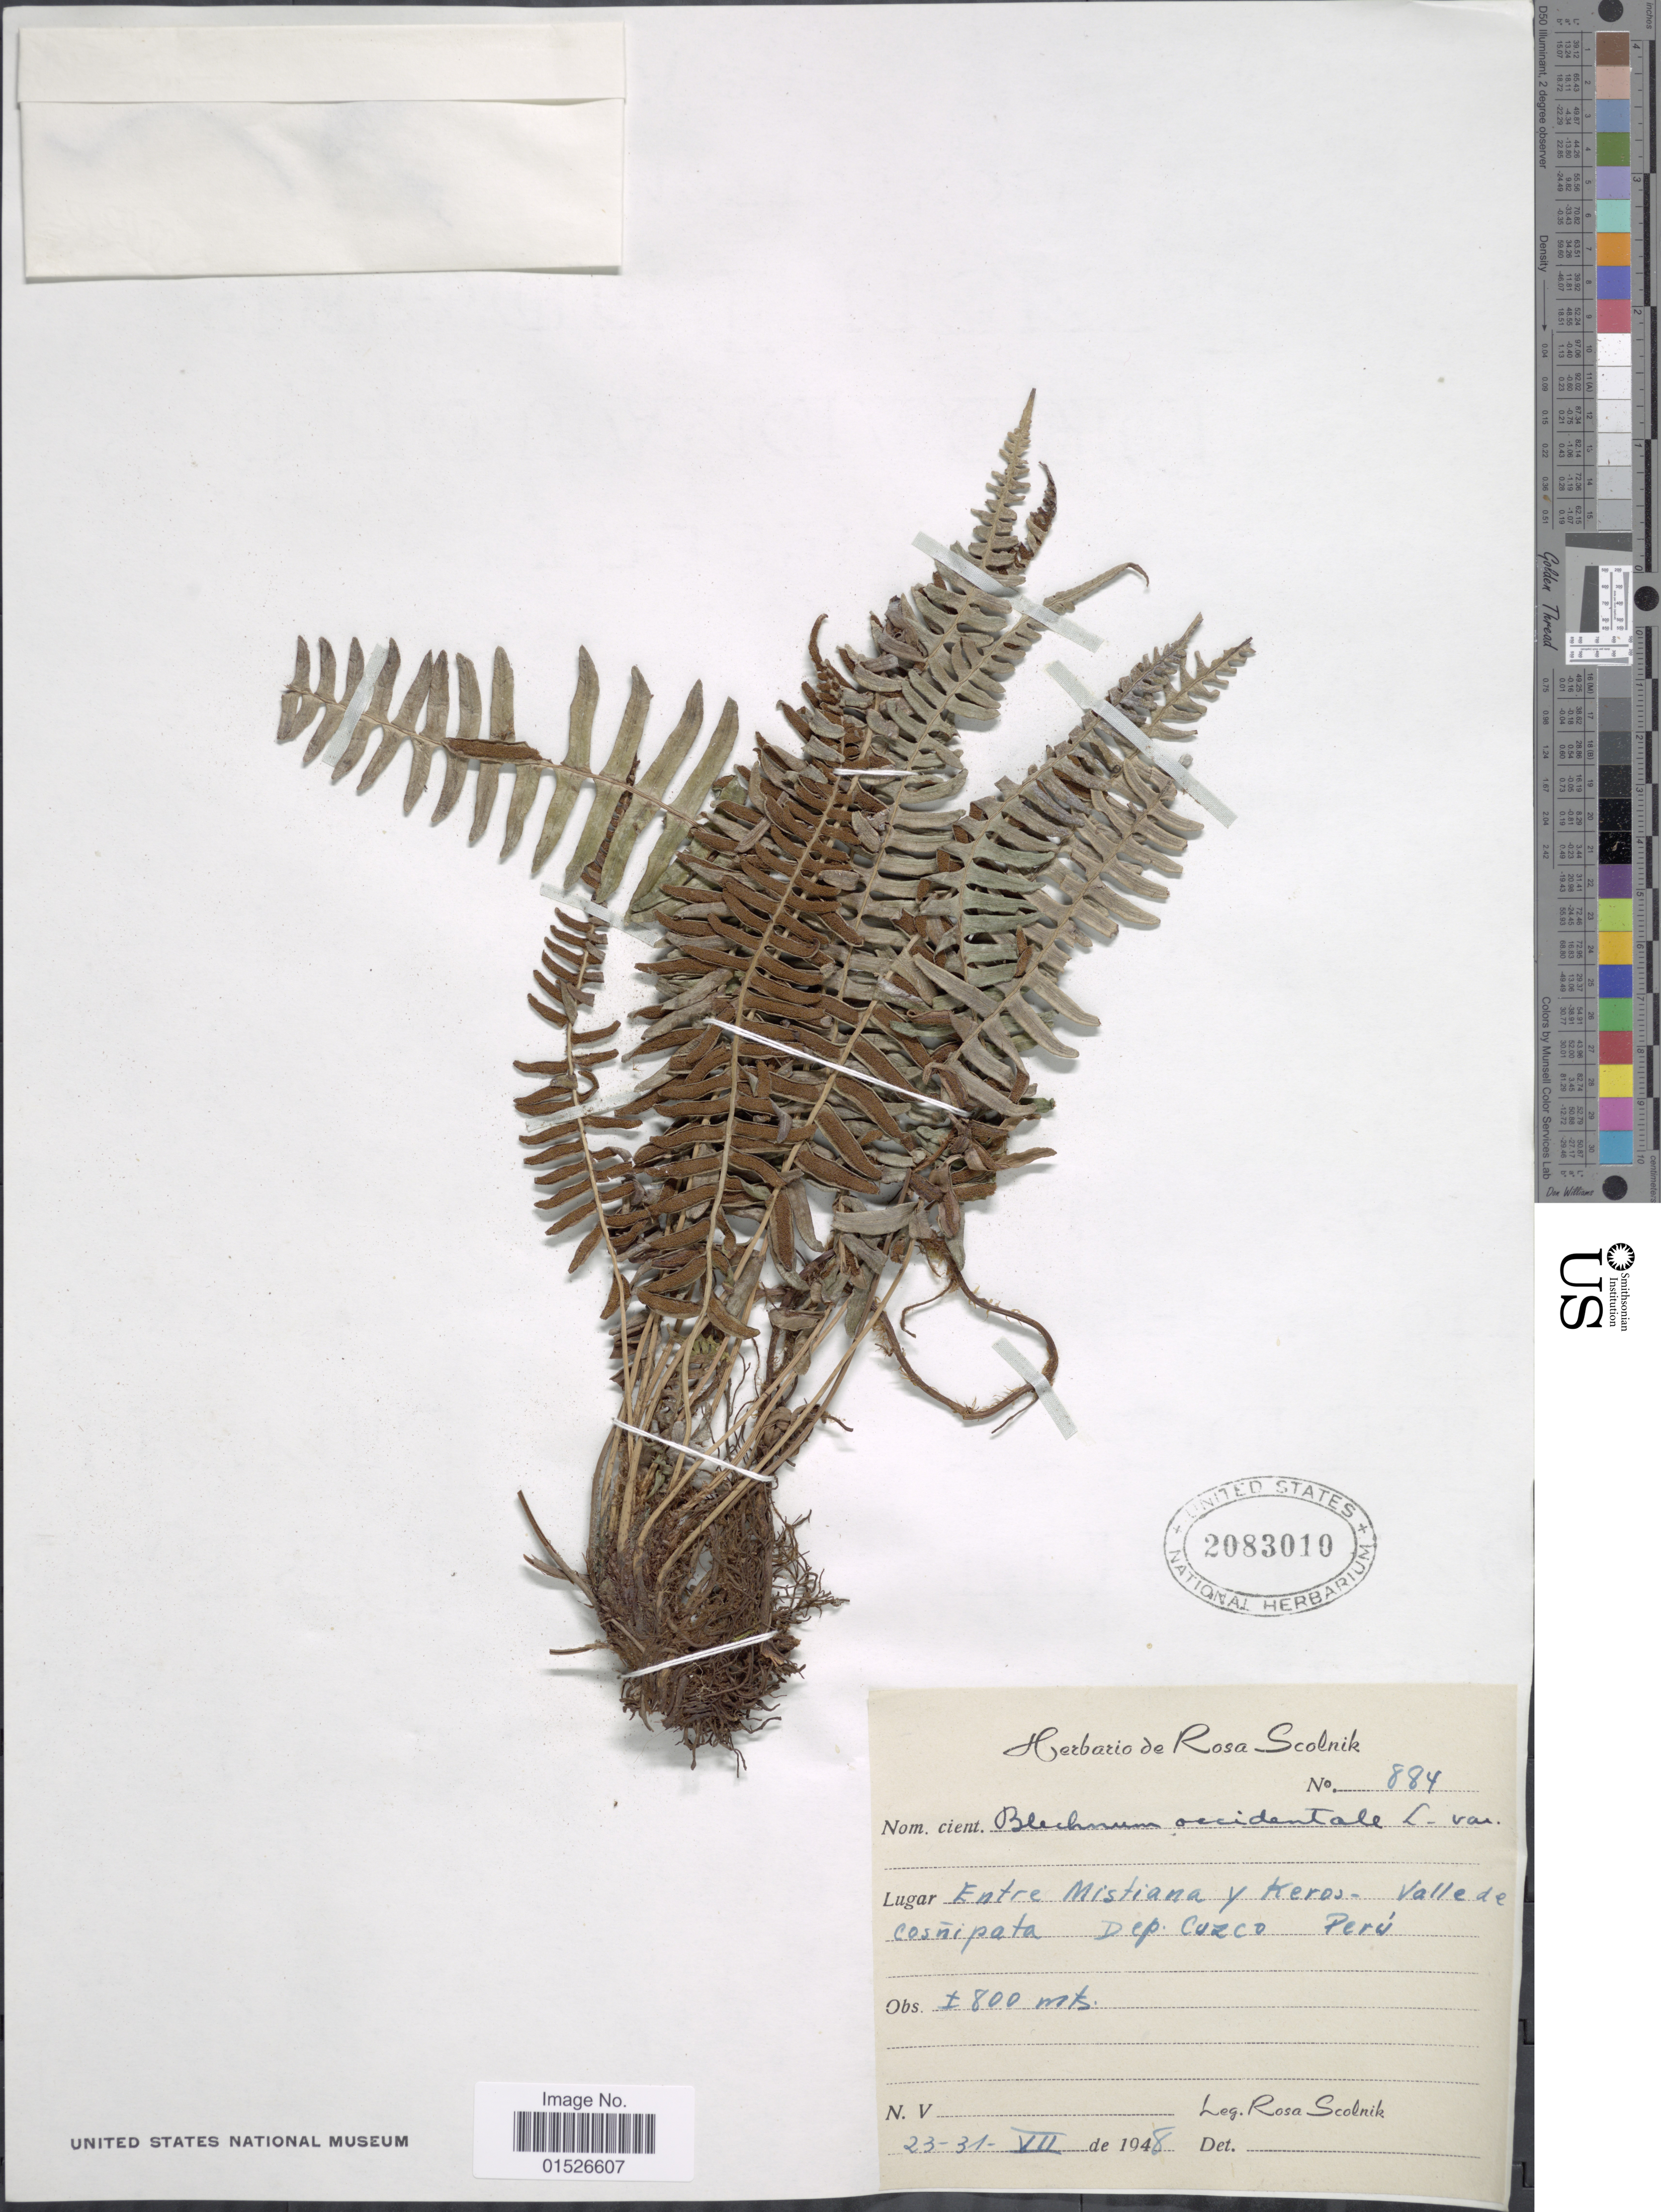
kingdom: Plantae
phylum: Tracheophyta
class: Polypodiopsida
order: Polypodiales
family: Blechnaceae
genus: Blechnum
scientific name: Blechnum occidentale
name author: L.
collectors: R. Scolnik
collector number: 884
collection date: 1948-07-23/1948-07-31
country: Peru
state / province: Cusco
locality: Entre Mistiana y Keros. Valle de Cosnipata. Dep. Cuzco Peru.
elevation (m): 800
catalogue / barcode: US 2083010